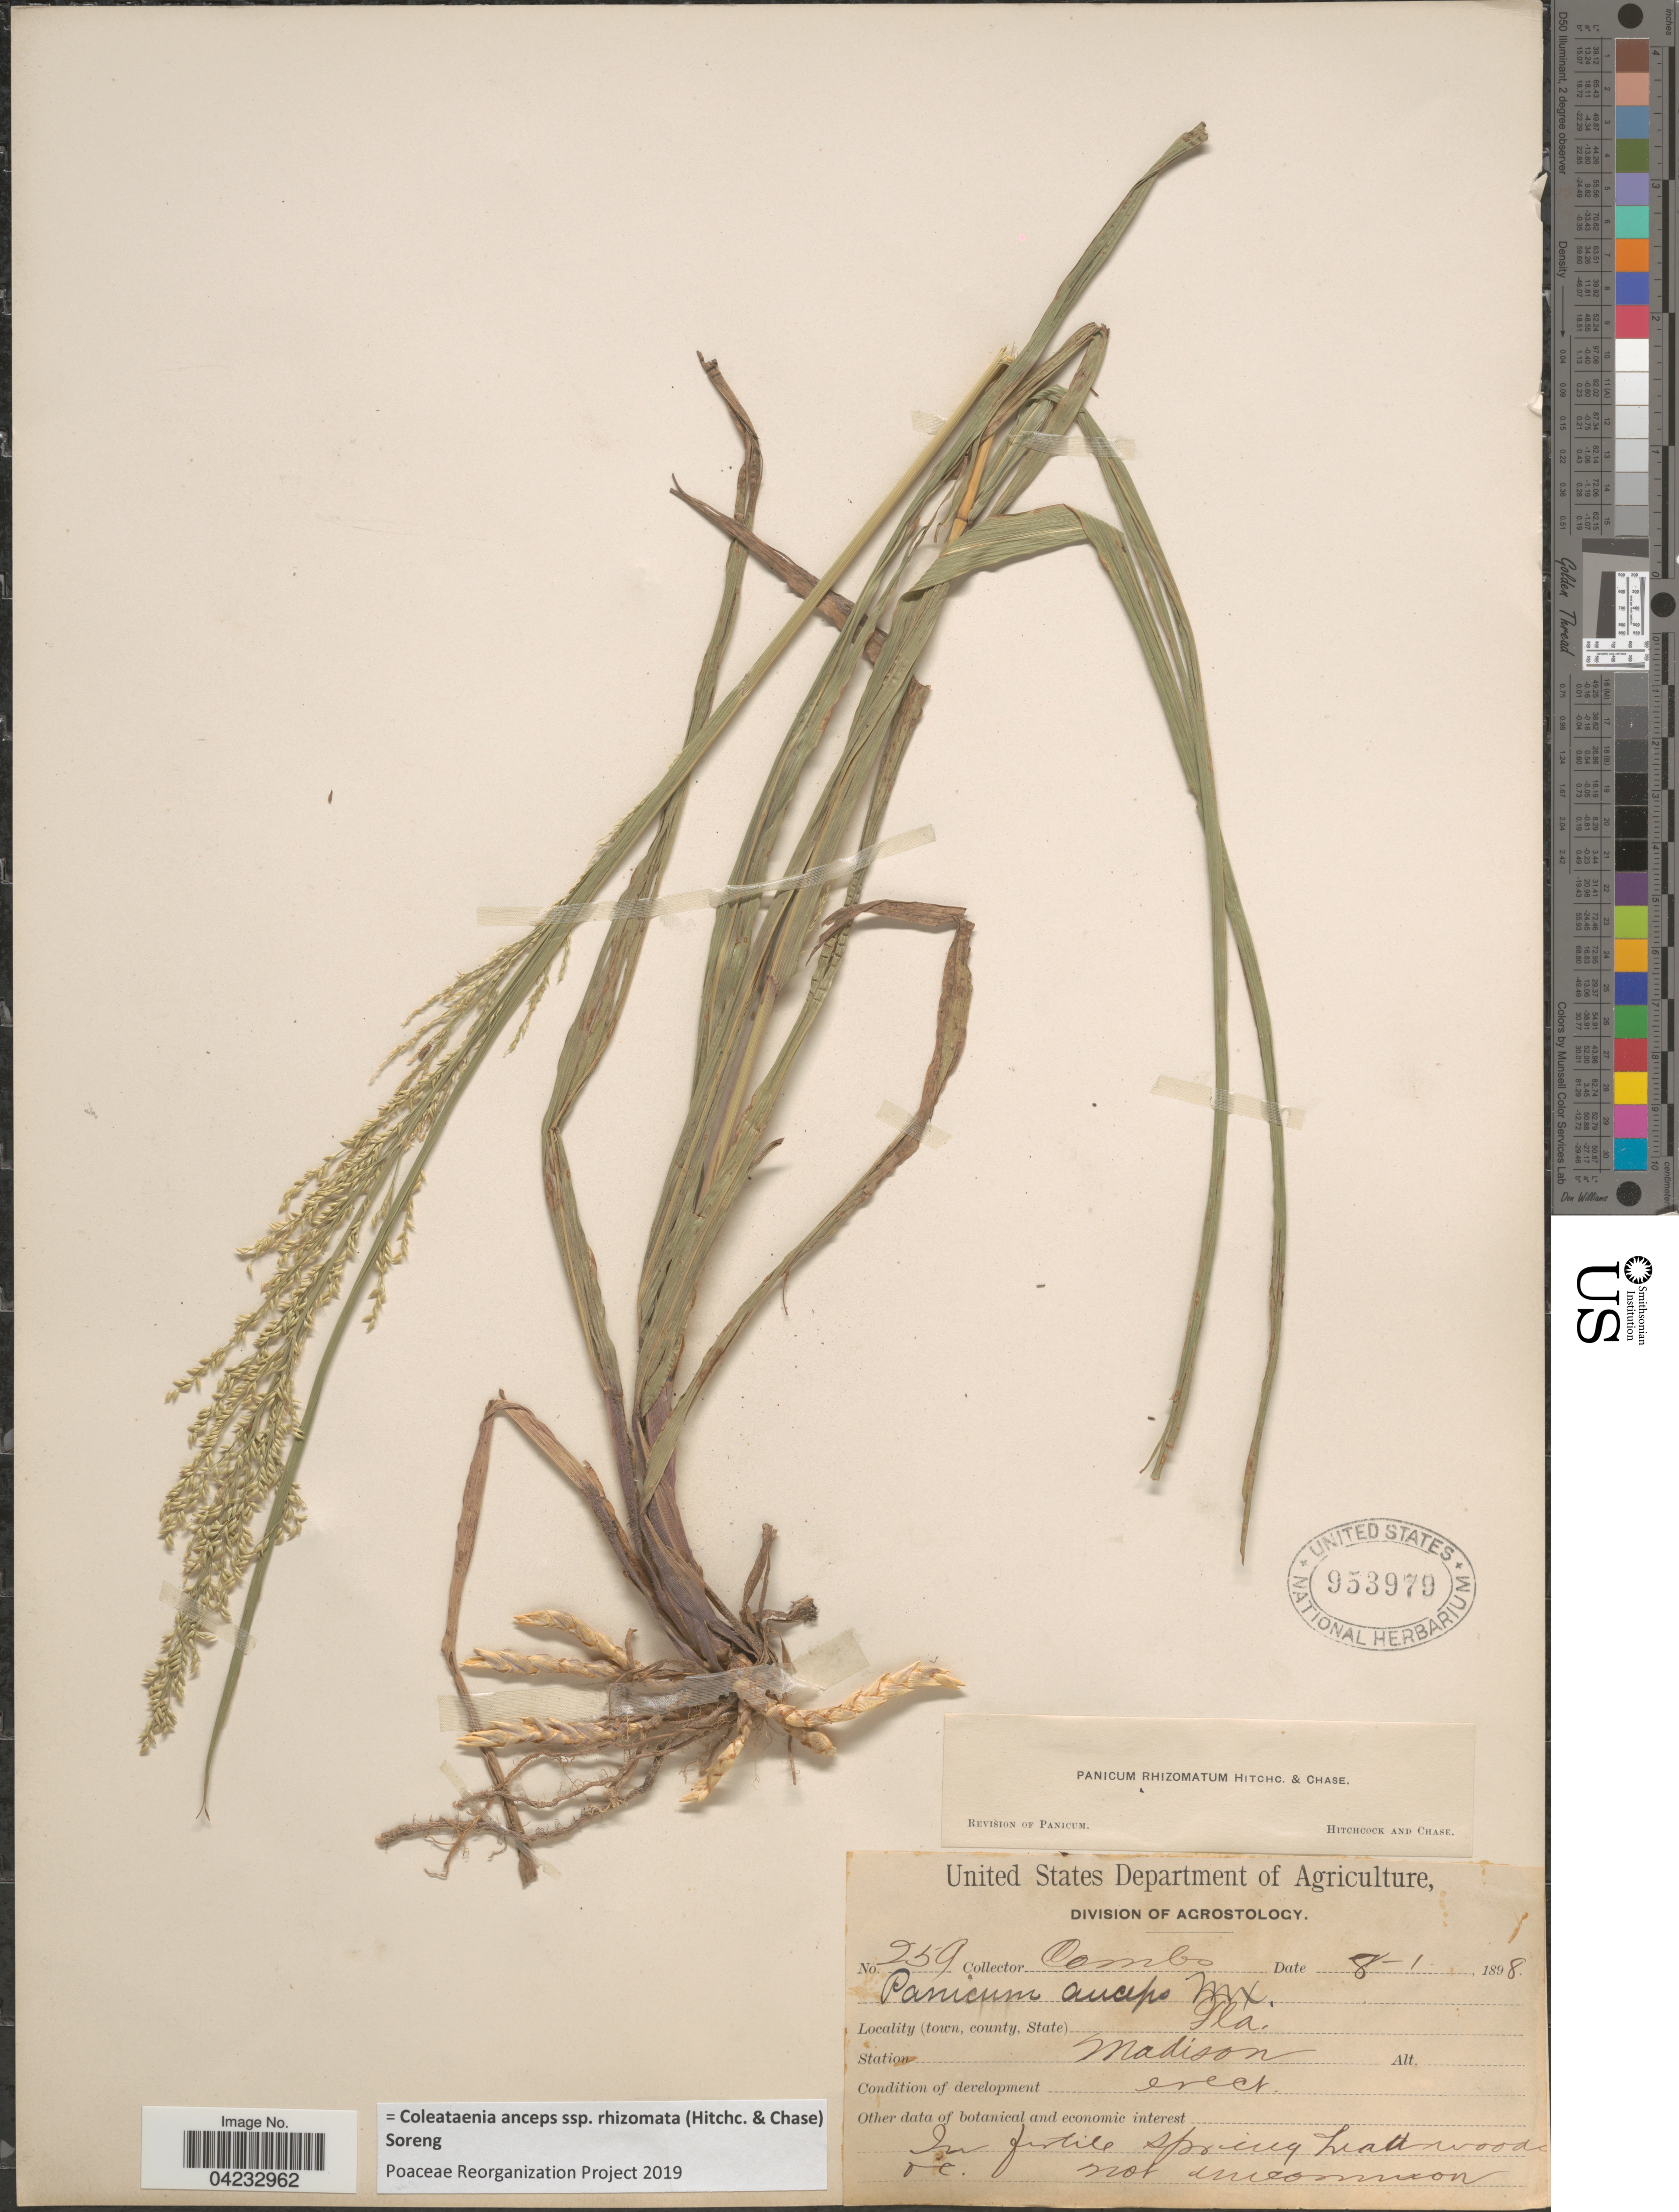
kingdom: Plantae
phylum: Tracheophyta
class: Liliopsida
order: Poales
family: Poaceae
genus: Coleataenia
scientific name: Coleataenia anceps subsp. rhizomata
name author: (Hitchc. & Chase) Soreng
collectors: -. Combs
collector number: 259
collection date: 1898-08-01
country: United States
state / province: Florida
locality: Station Madison.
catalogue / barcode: US 953979